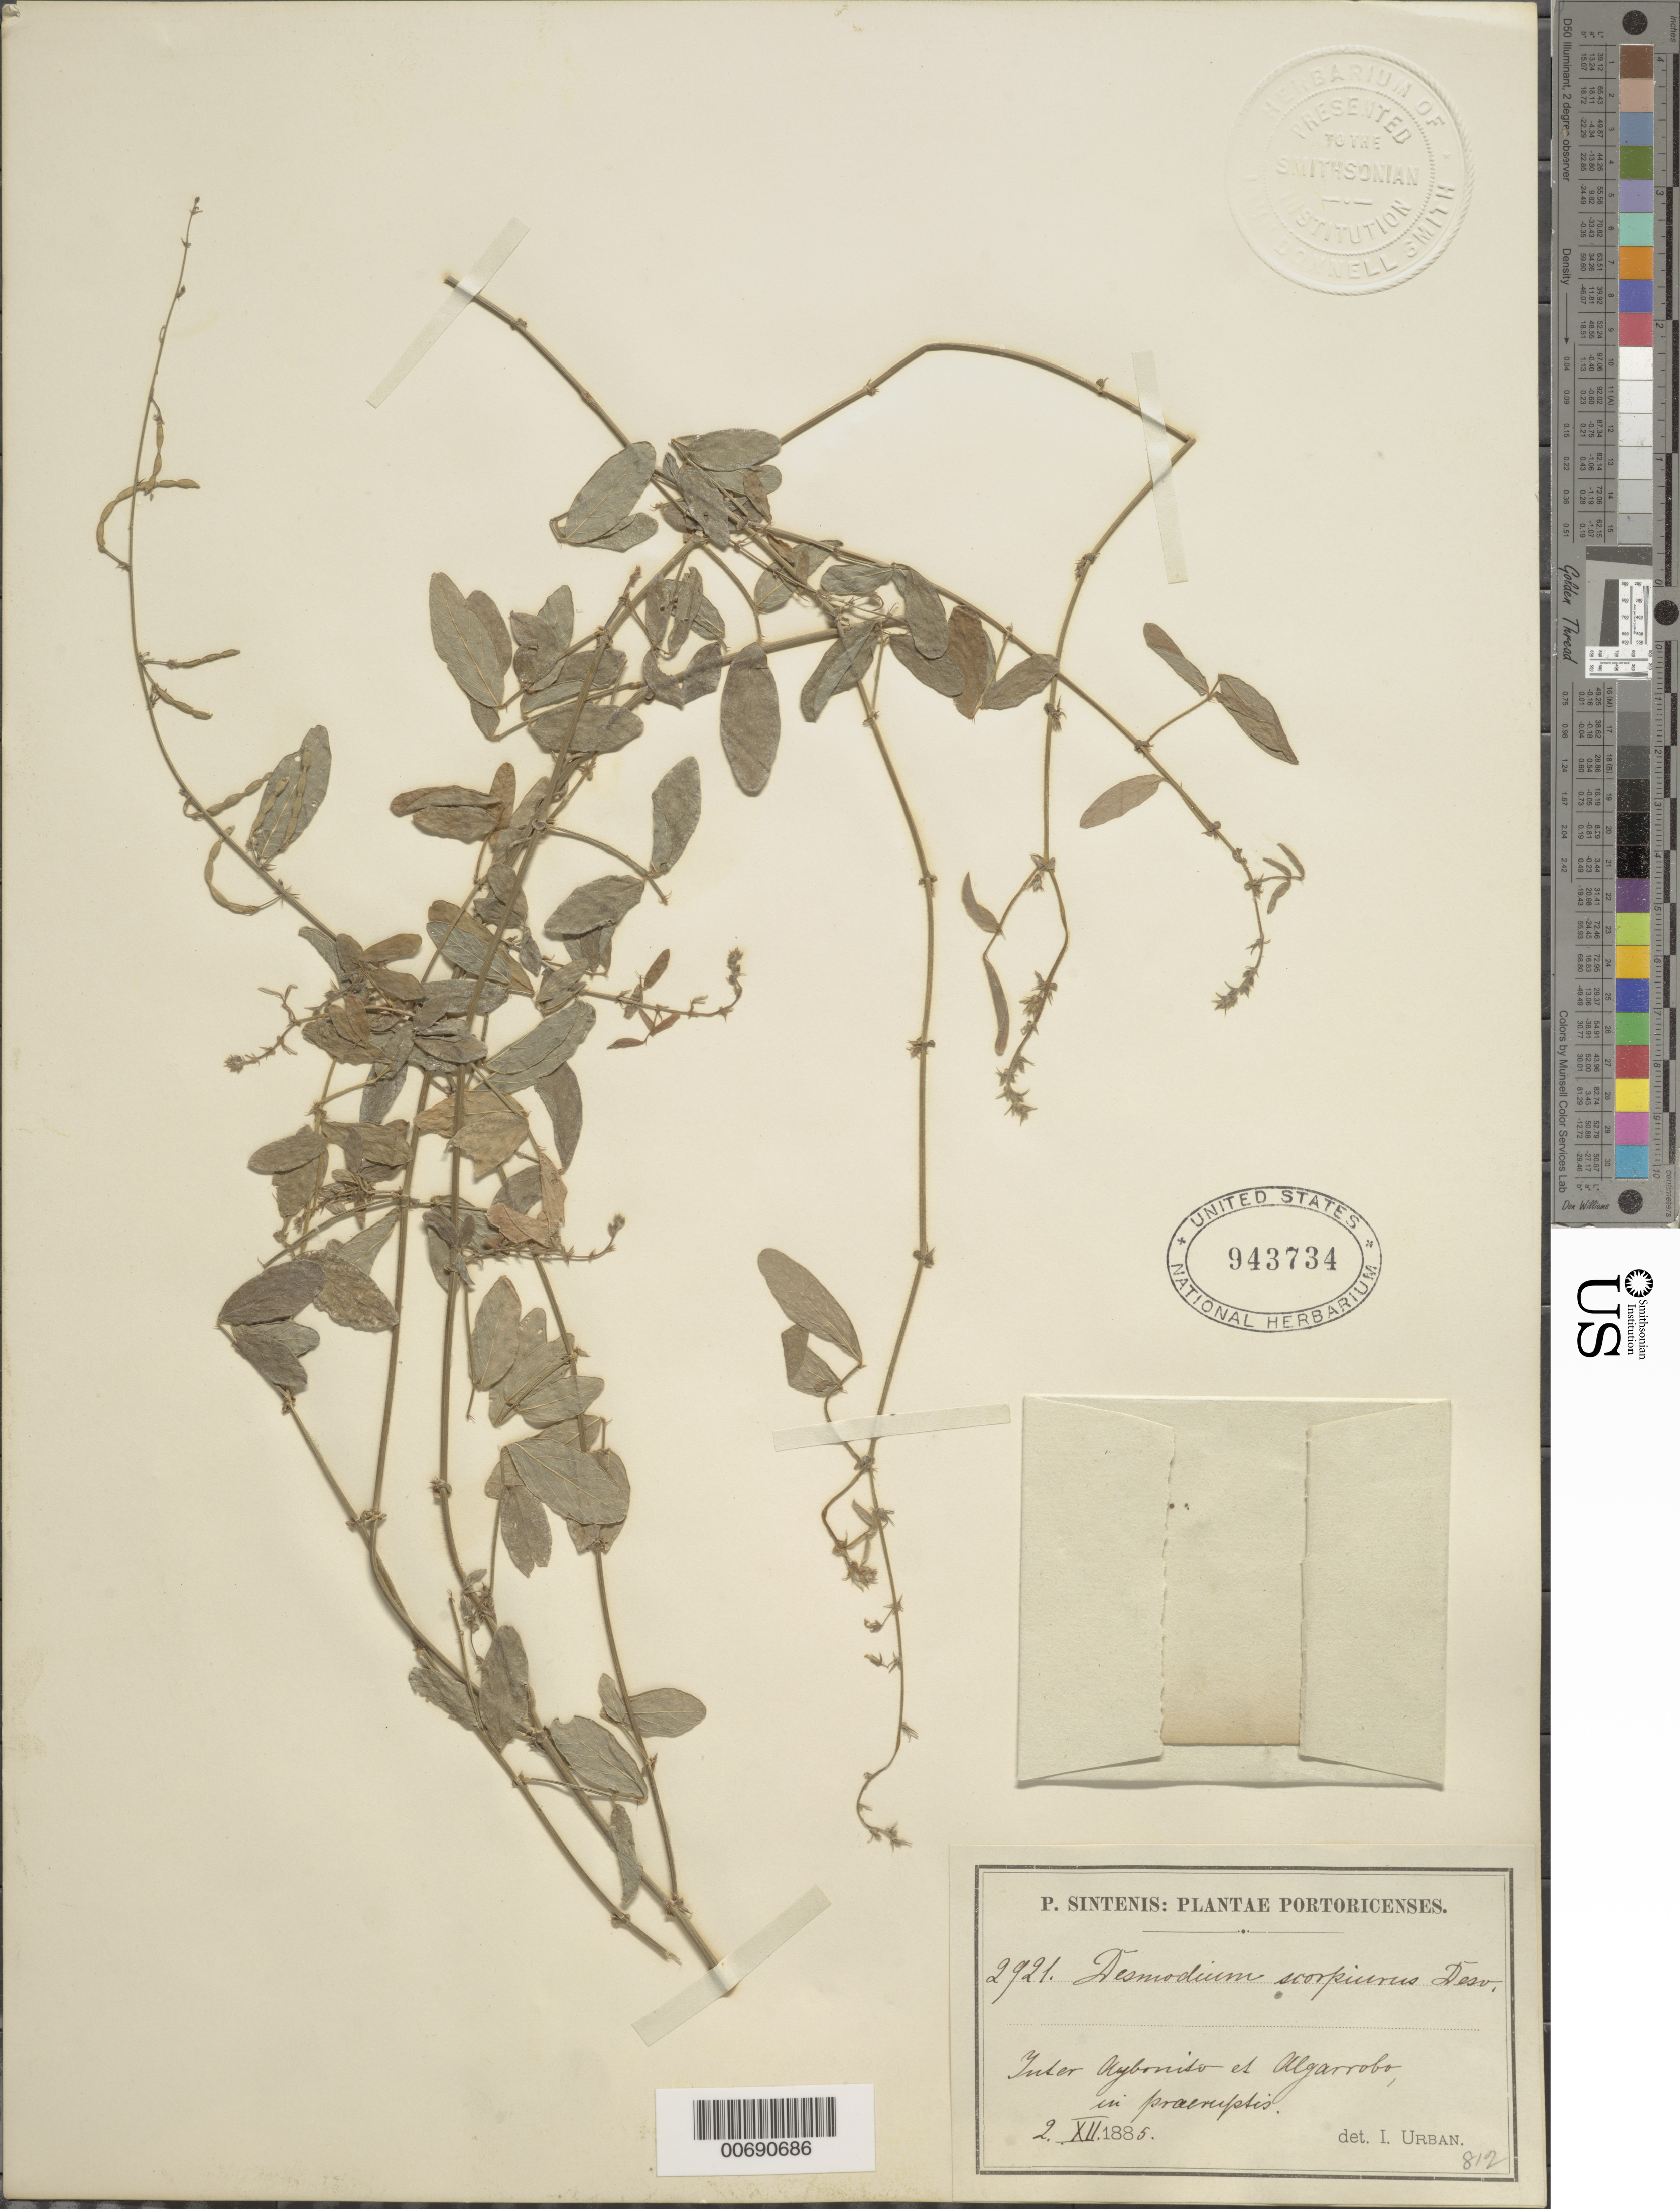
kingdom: Plantae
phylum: Tracheophyta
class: Magnoliopsida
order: Fabales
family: Fabaceae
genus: Desmodium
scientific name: Desmodium scorpiurus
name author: (Sw.) Desv. ex DC.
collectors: P. Sintenis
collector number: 2921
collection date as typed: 02 Dec 1885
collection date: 1885-12-02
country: Puerto Rico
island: Greater Antilles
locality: Inter Aybonito et Algarrobo.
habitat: in praeruptis.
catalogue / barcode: US 943734